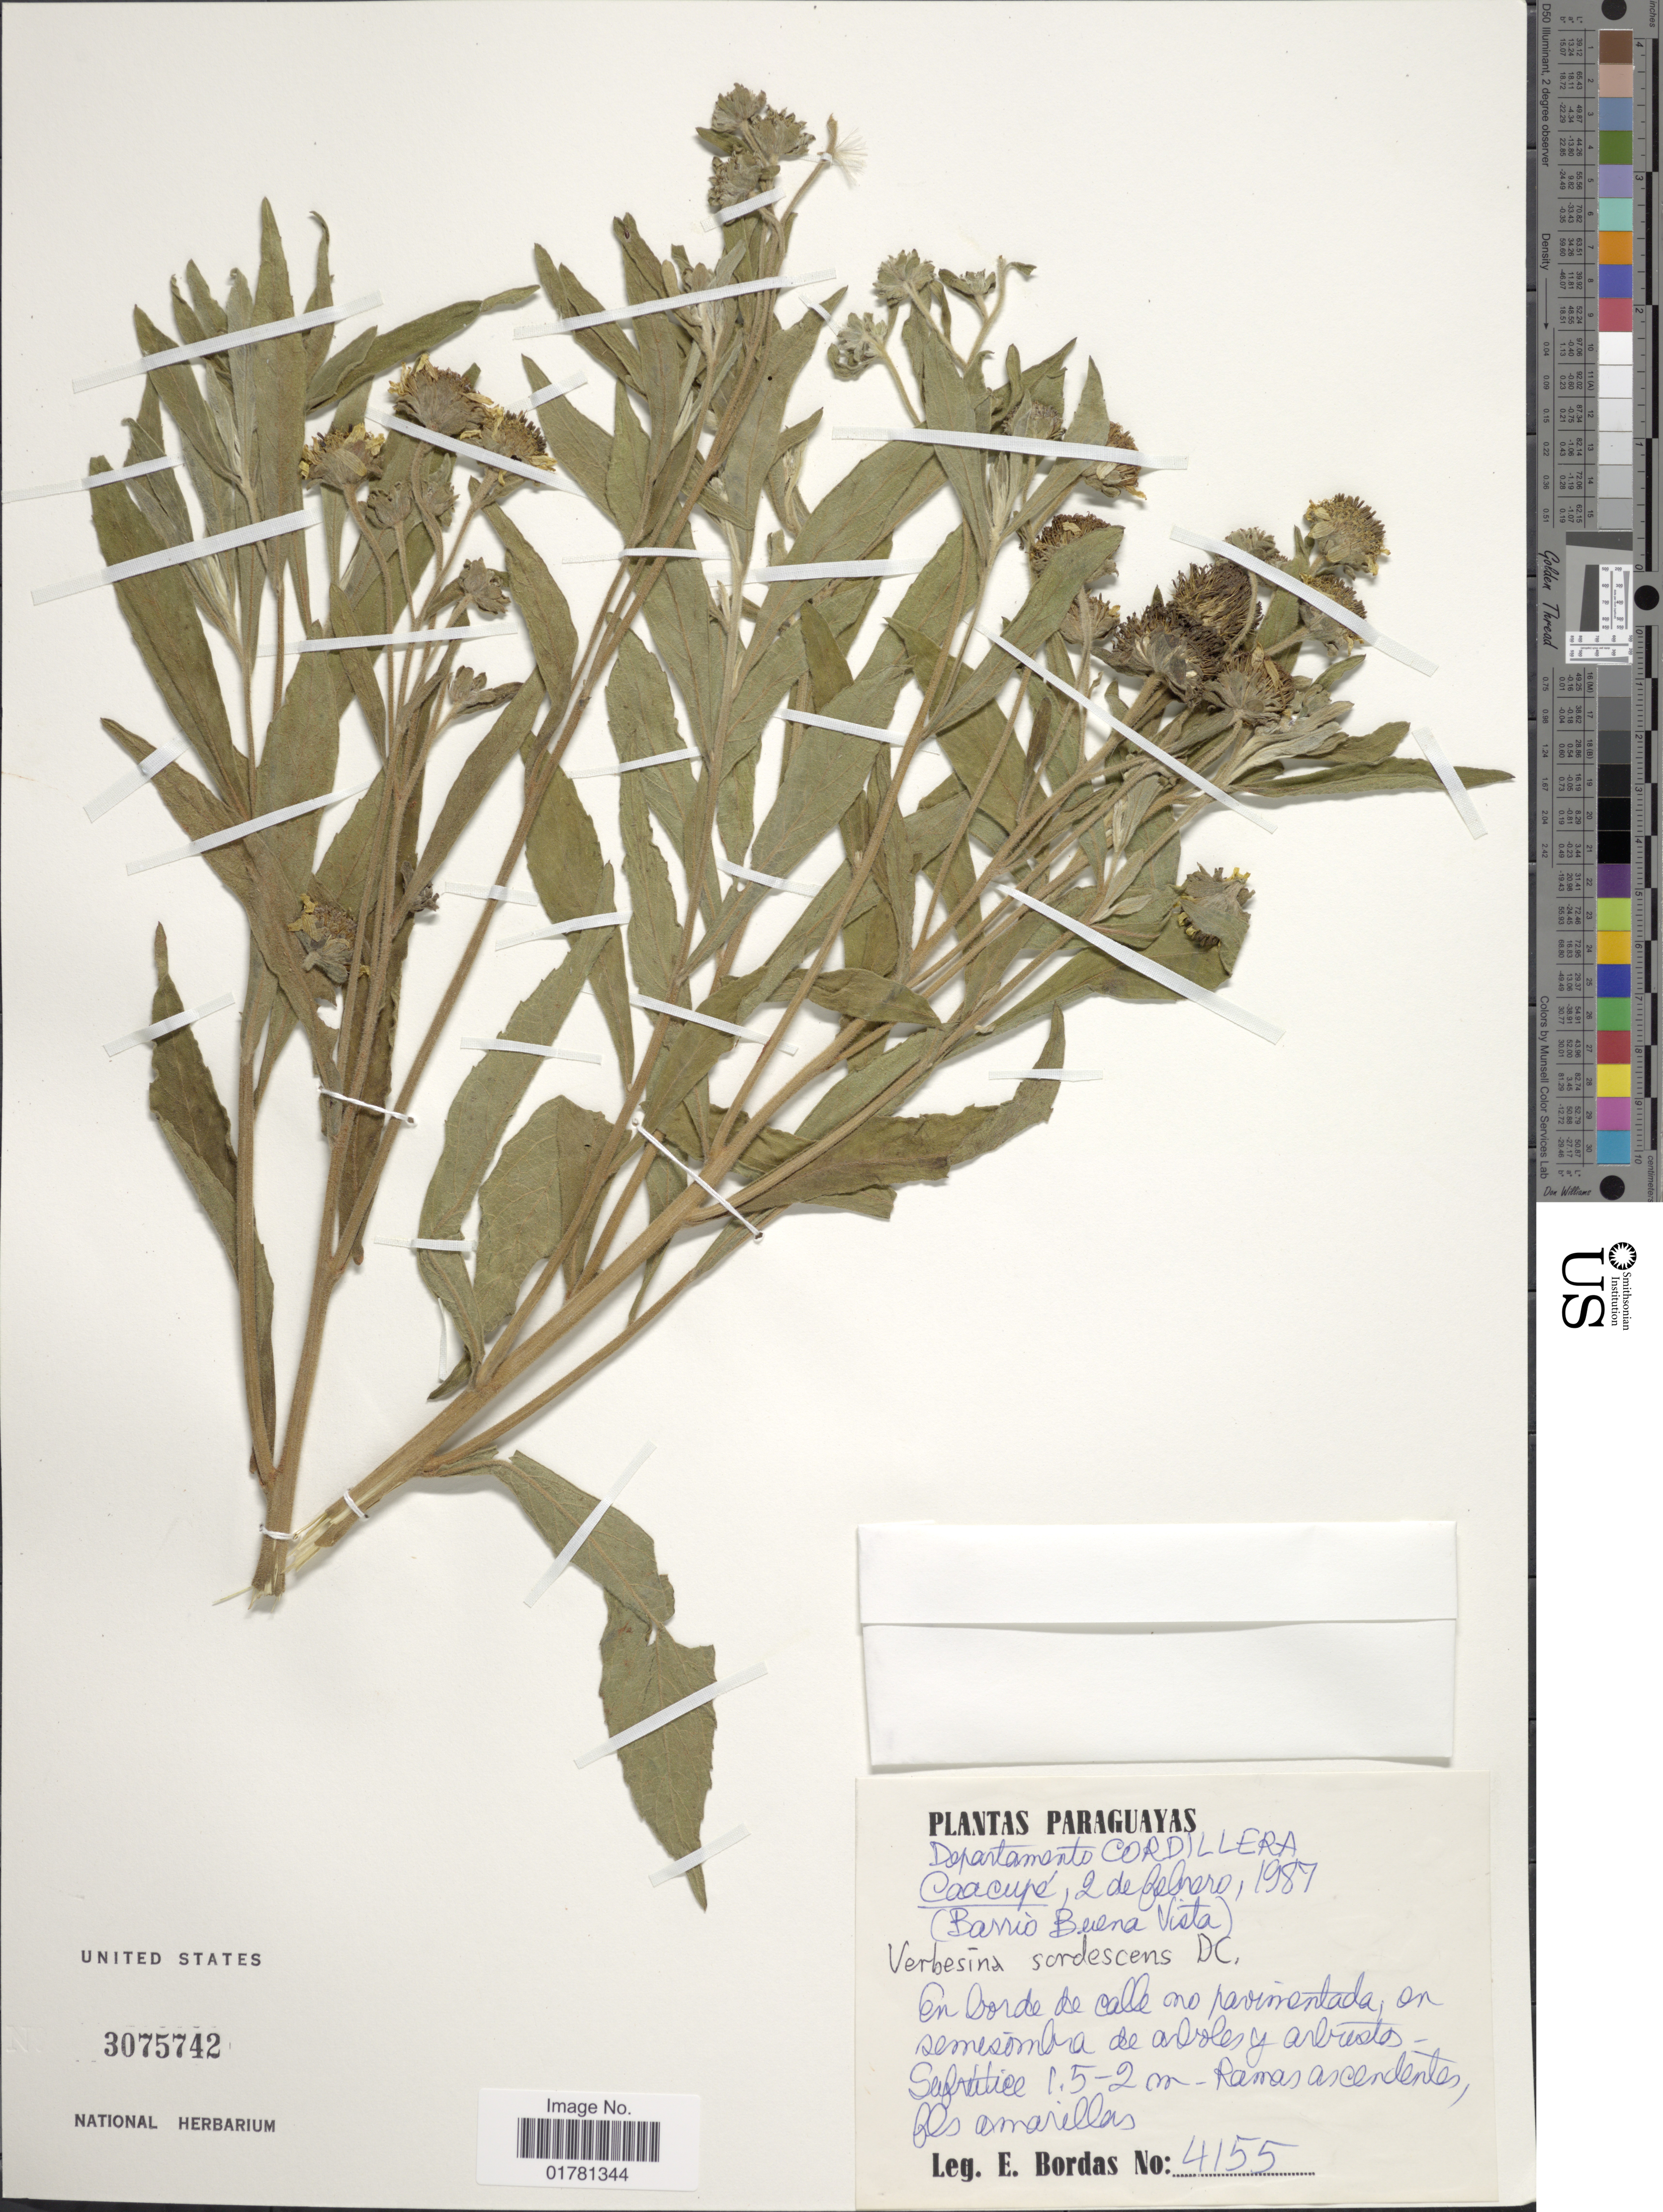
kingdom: Plantae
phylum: Tracheophyta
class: Magnoliopsida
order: Asterales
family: Asteraceae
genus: Verbesina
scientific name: Verbesina sordescens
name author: DC.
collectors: E. Bordas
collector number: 4155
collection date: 1987-02-02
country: Paraguay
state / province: Cordillera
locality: Departamento Cordillera, Caacupé (Barrio Buena Vista)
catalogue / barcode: US 3075742